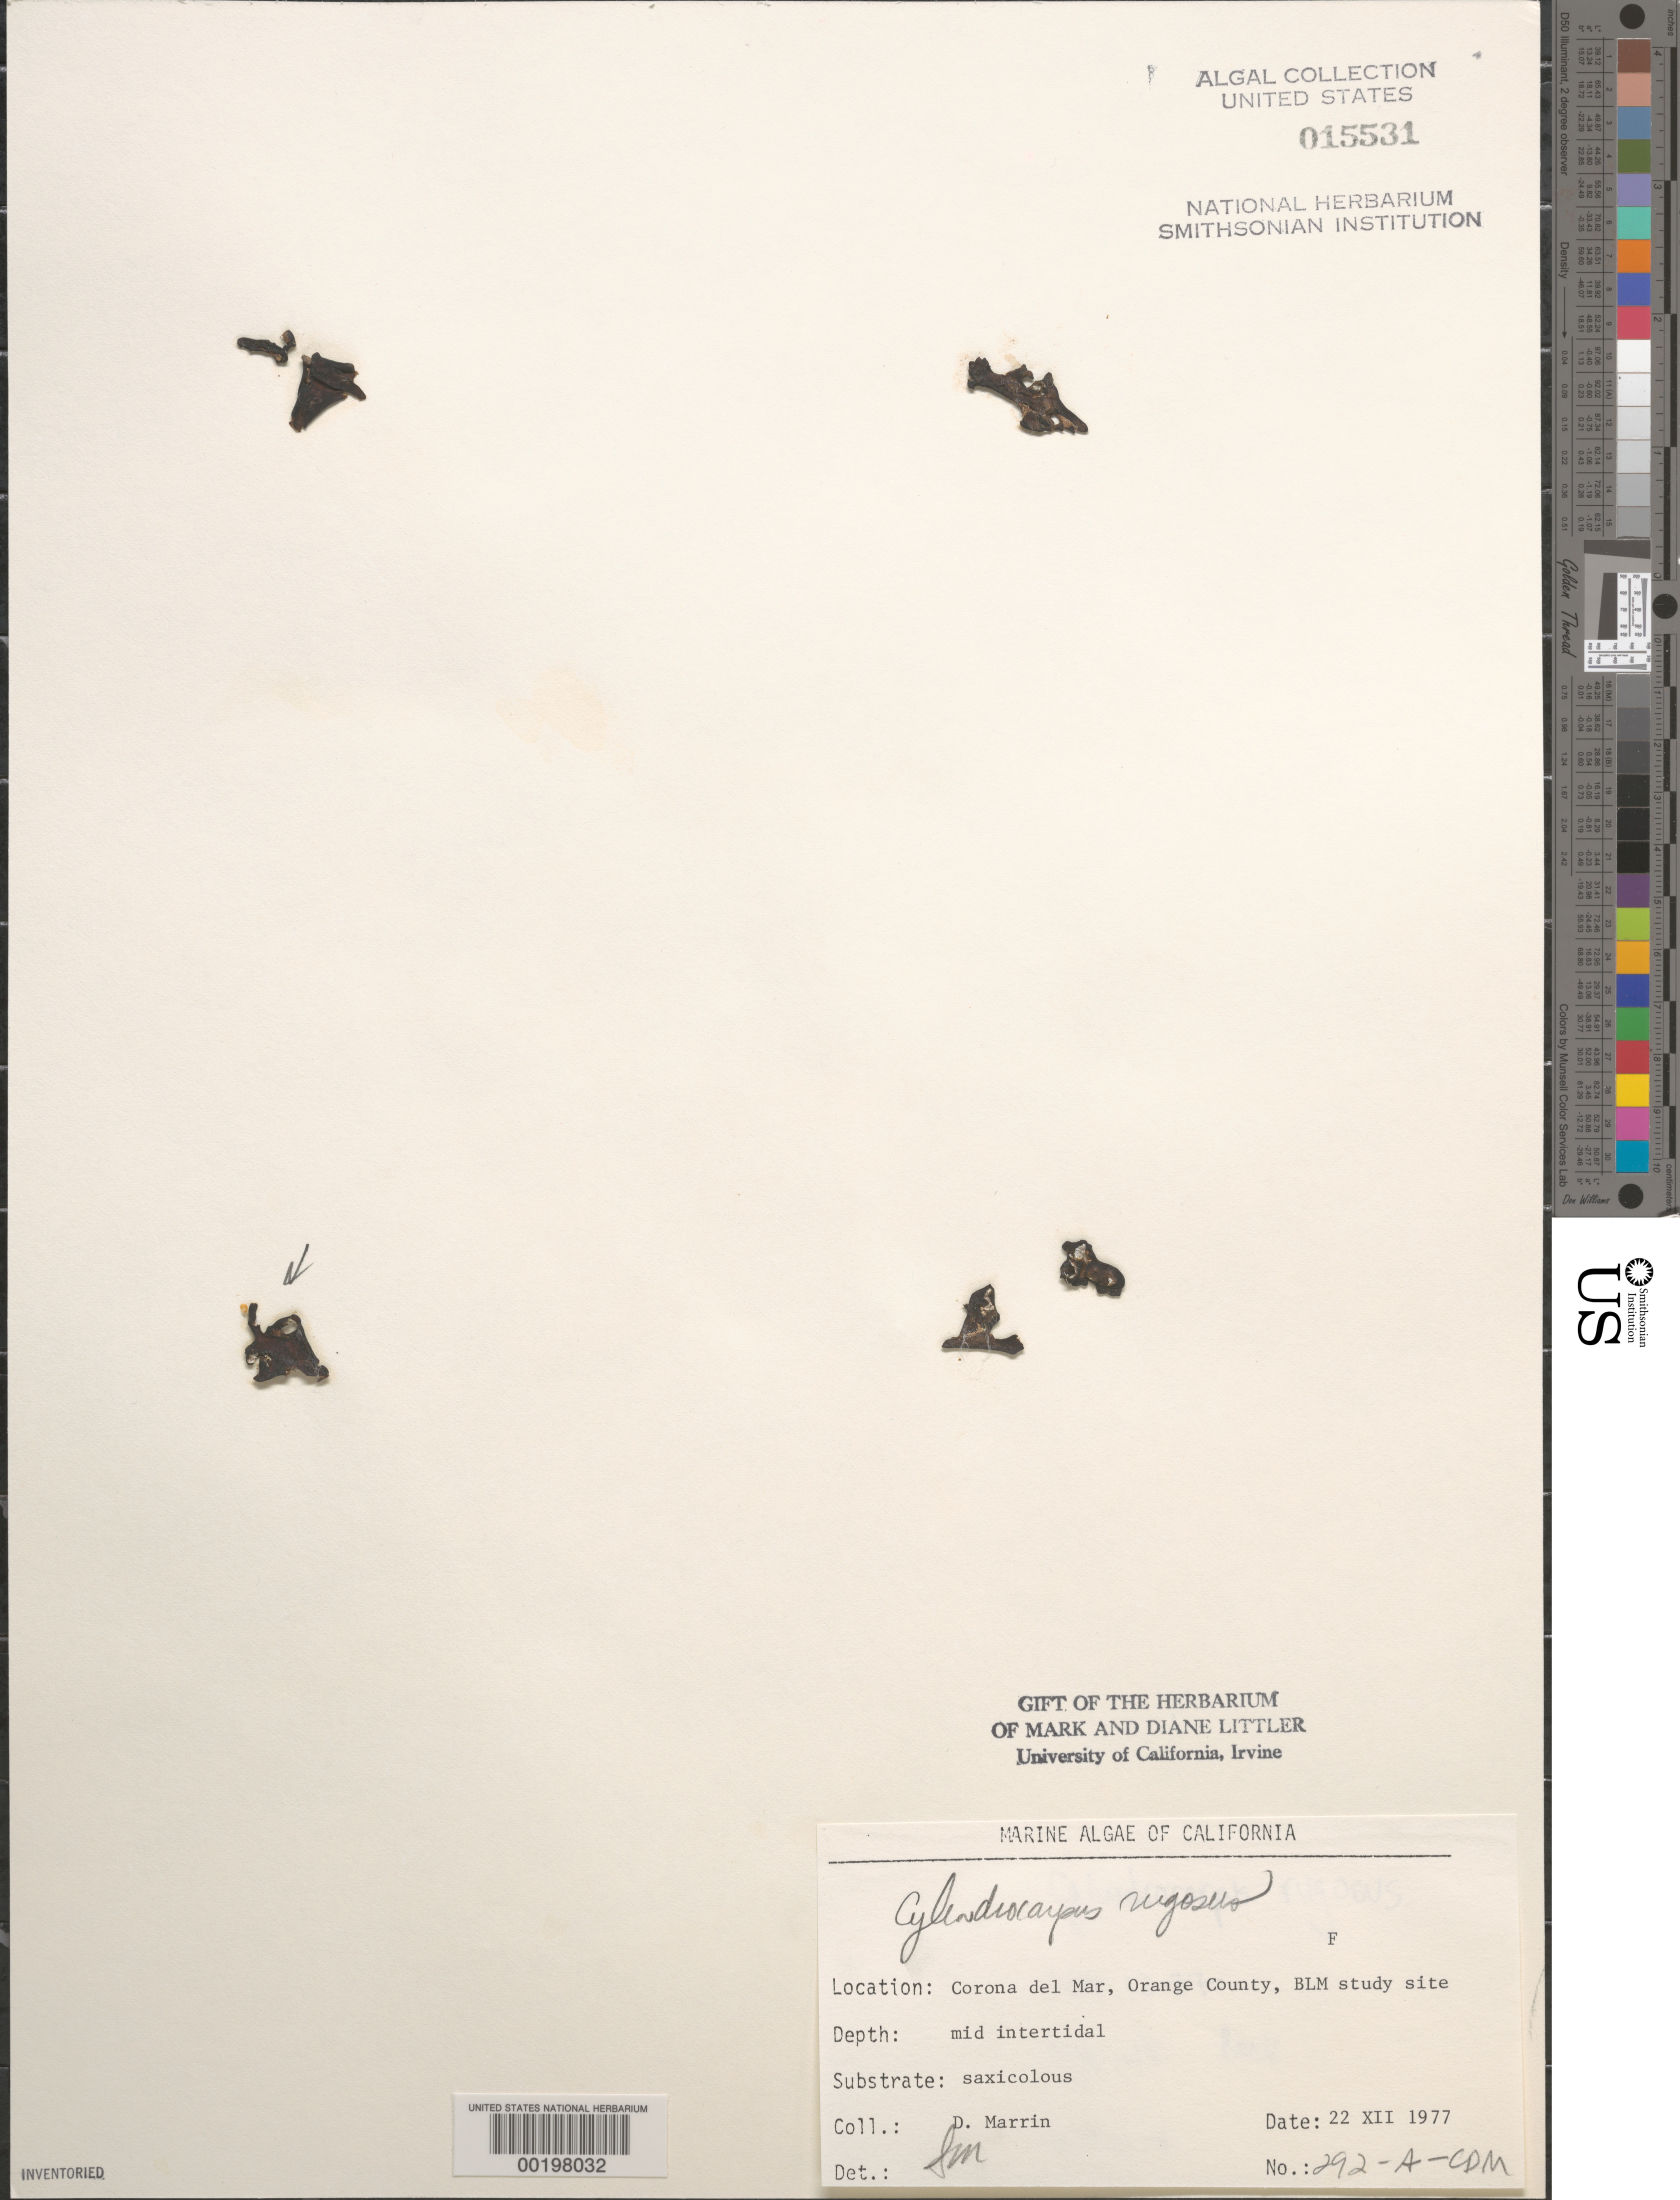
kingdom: Chromista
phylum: Ochrophyta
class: Phaeophyceae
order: Ectocarpales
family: Petrospongiaceae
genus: Petrospongium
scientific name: Petrospongium rugosum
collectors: D. Marrin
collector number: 292a-CDM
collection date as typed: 22 Dec 1977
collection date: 1977-12-22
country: United States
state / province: California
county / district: Orange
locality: Corona del Mar, mouth of Morning Canyon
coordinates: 33 35'14"N, 117 51'54"W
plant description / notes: BLM-SOCALBIGHT Rocky Intertidal Survey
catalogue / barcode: US 15531